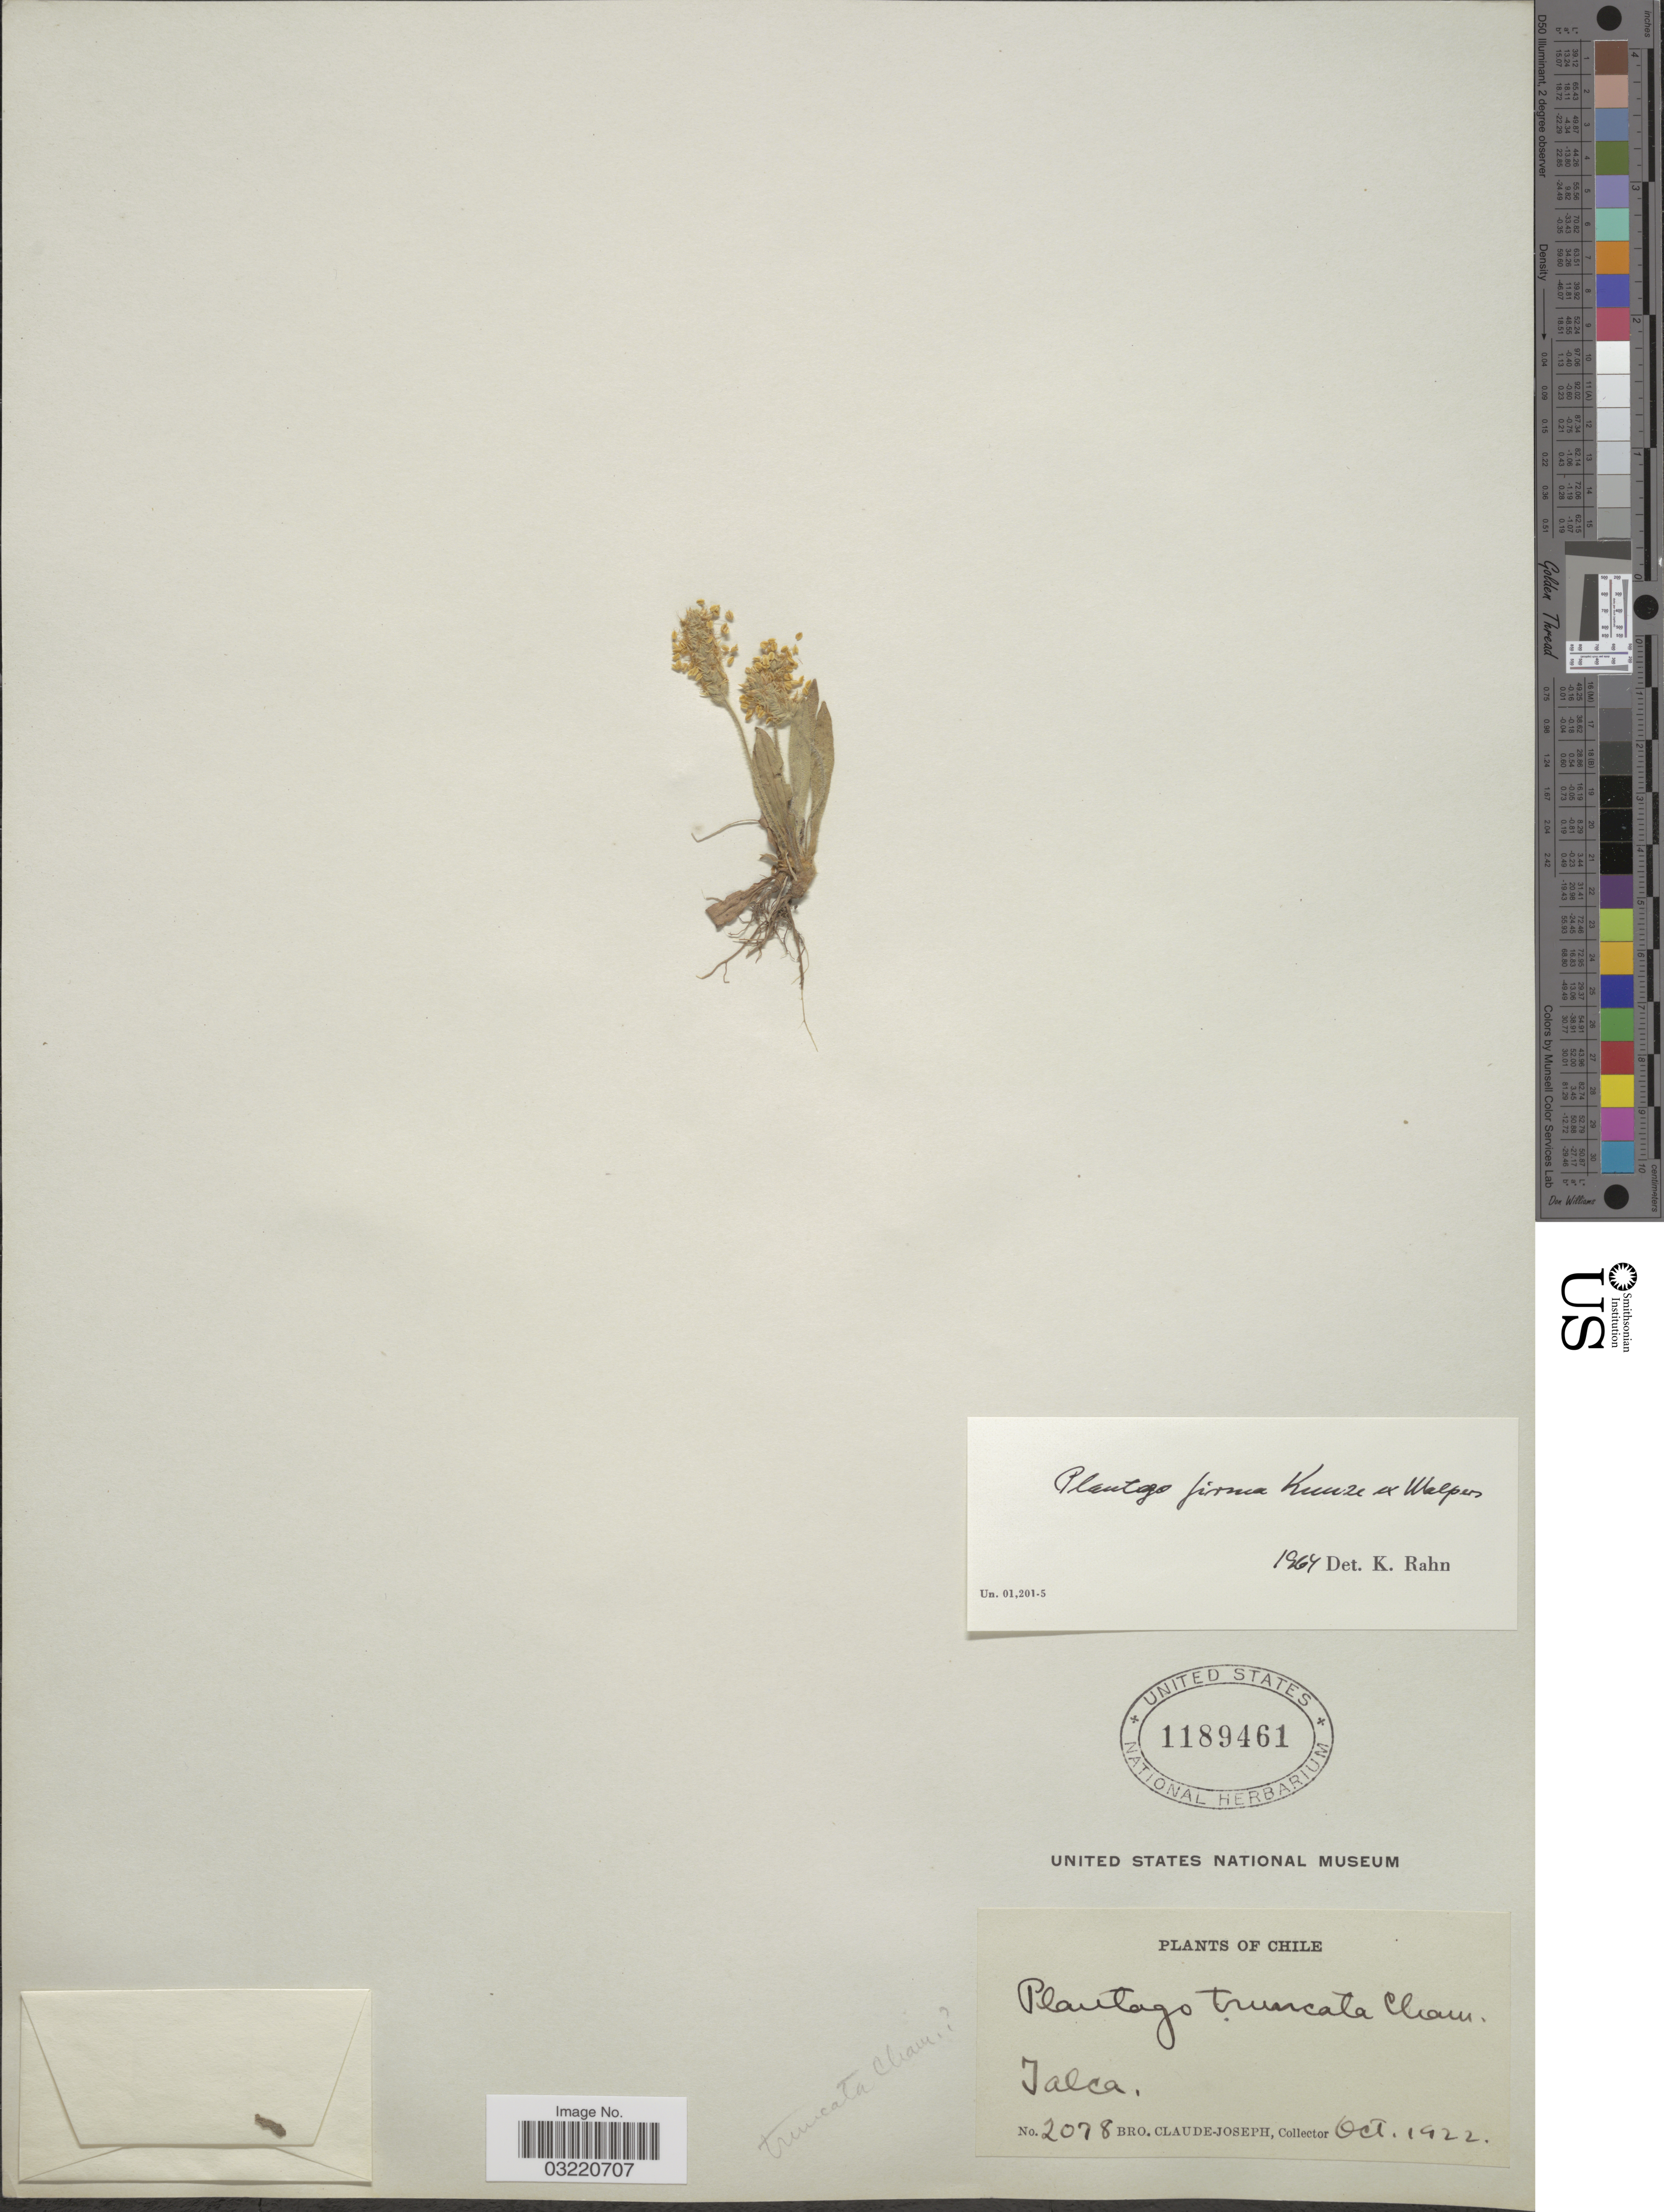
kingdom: Plantae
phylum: Tracheophyta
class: Magnoliopsida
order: Lamiales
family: Plantaginaceae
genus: Plantago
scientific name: Plantago firma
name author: Kunze ex Walp.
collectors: Bro. Claude-Joseph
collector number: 2078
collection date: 1922-10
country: Chile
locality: Jalca.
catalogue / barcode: US 1189461